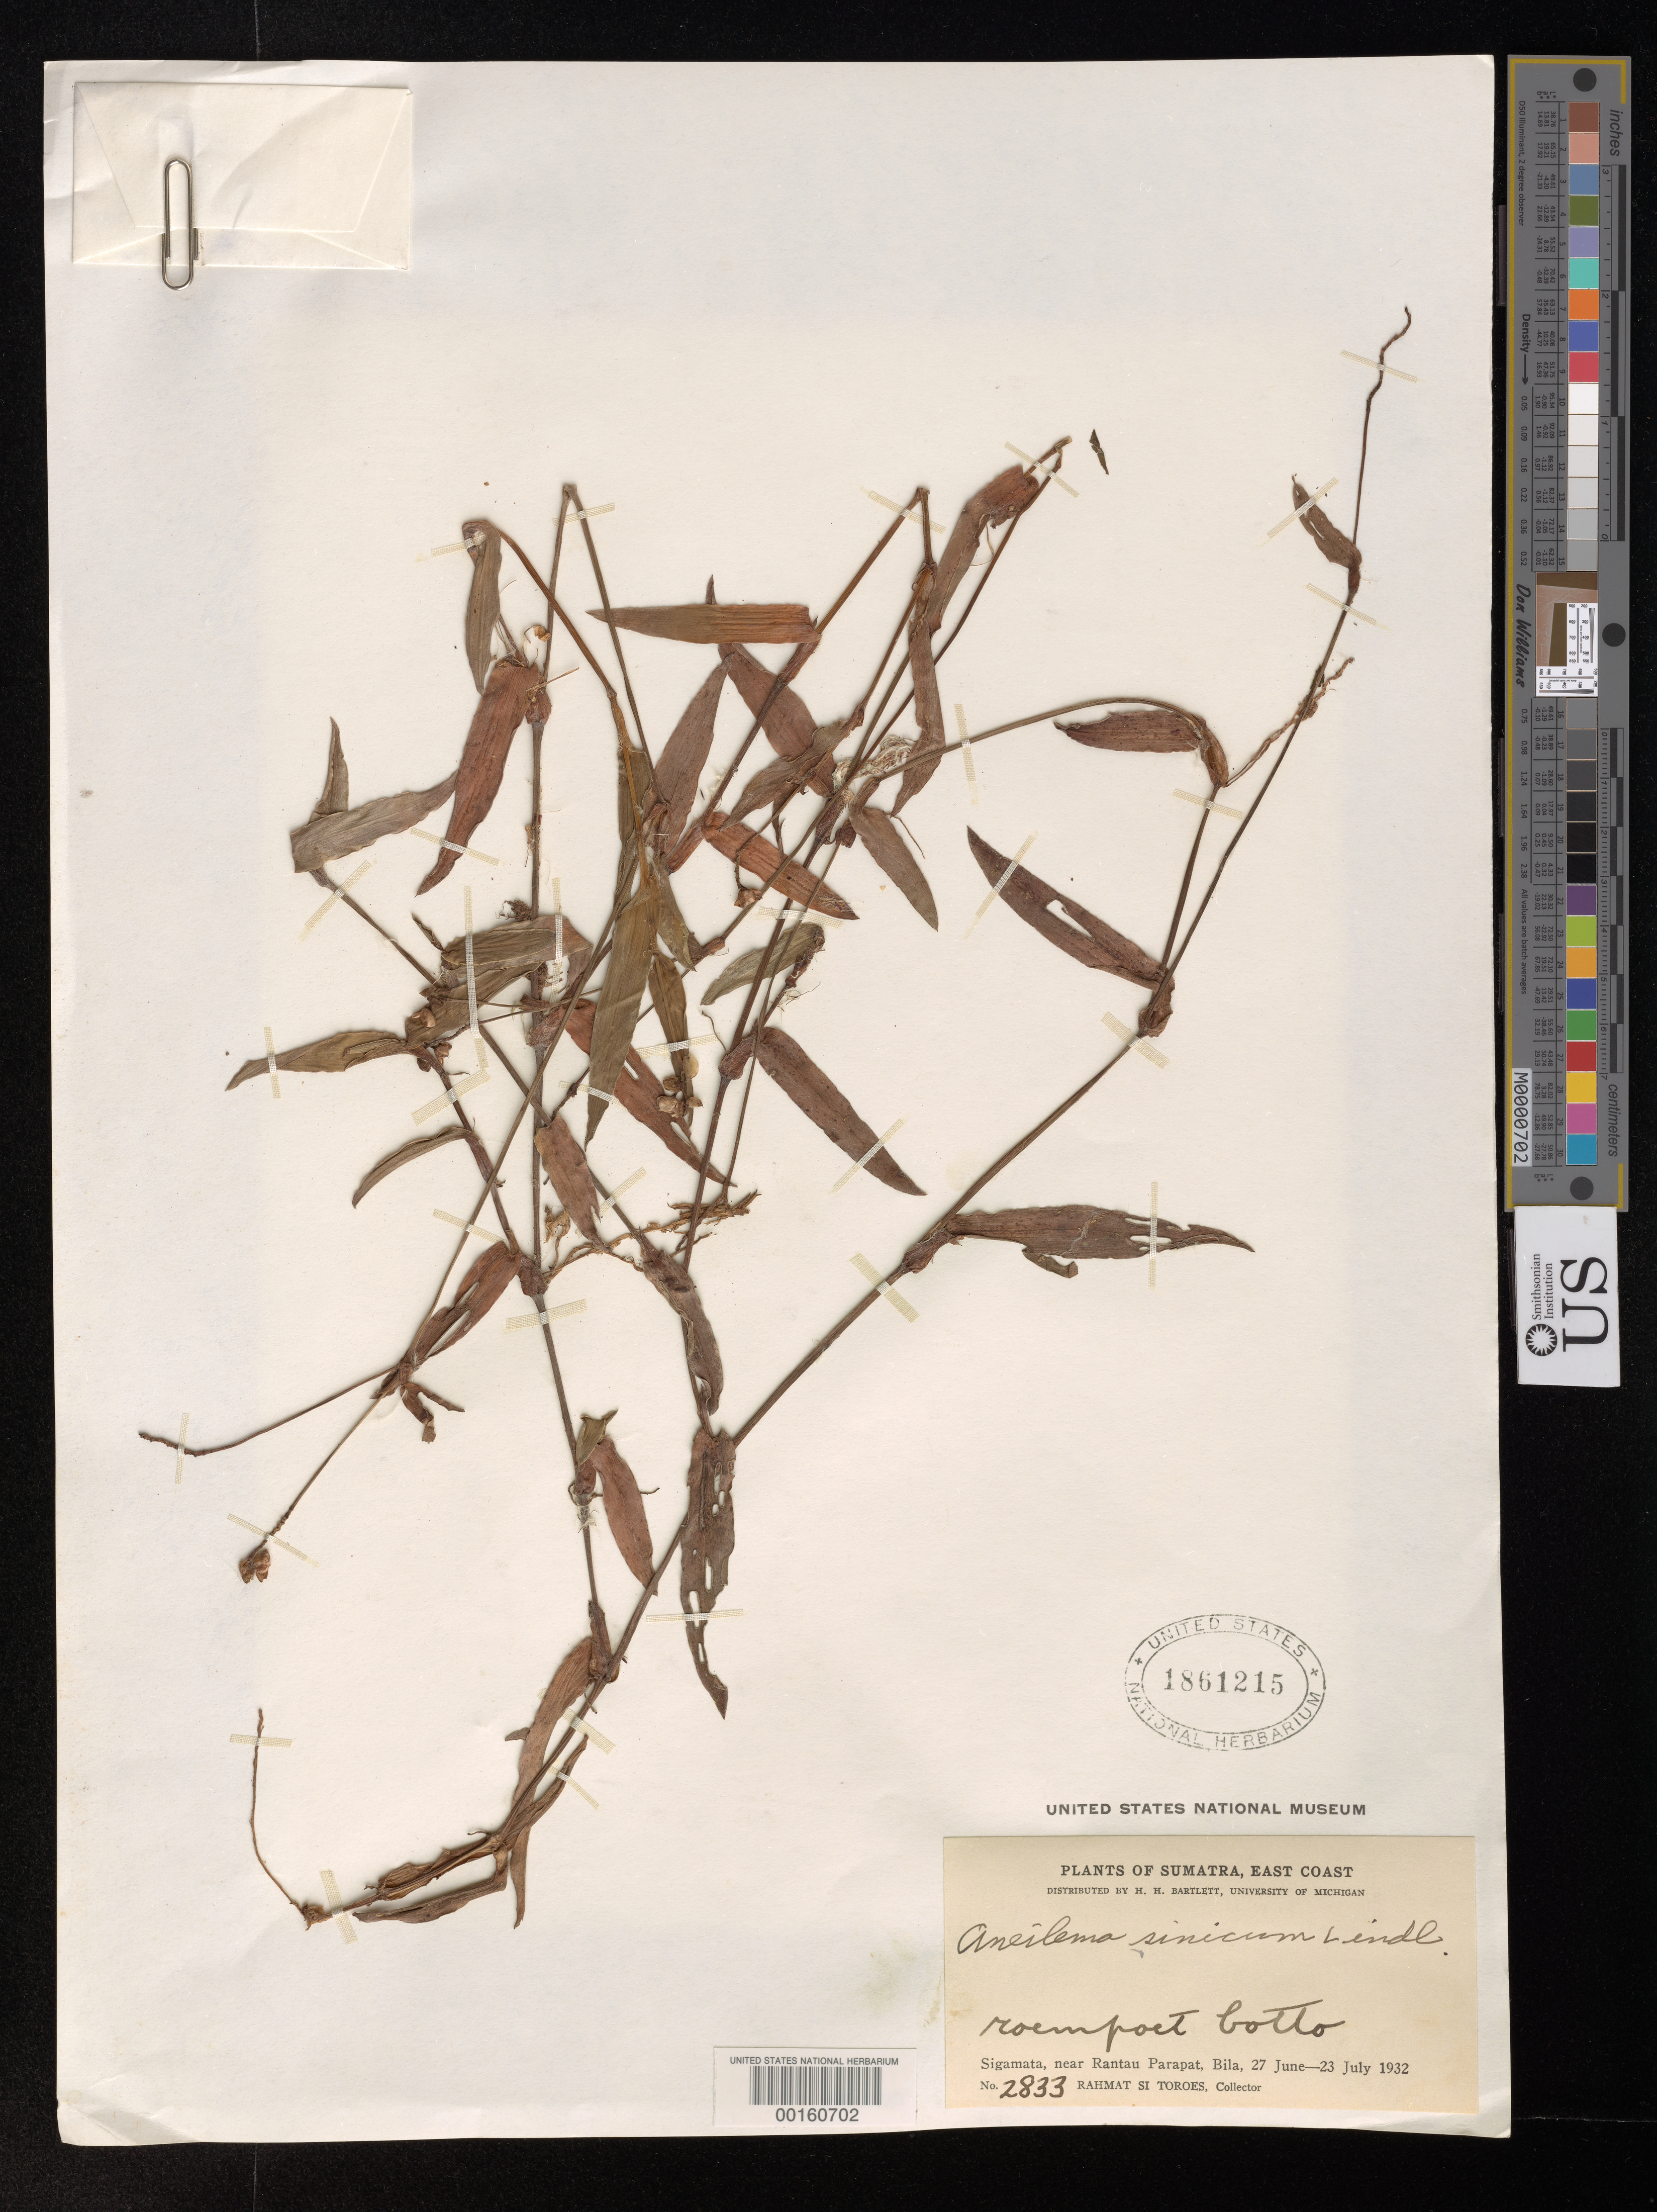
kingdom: Plantae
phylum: Tracheophyta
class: Liliopsida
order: Commelinales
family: Commelinaceae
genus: Murdannia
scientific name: Murdannia loriformis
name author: (Hassk.) R.S. Rao & Kammathy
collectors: Rahmat Si Boeea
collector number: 2833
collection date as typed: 27 Jun 1932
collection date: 1932-06-27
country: Indonesia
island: Sumatra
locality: Sigamata, near rantau parapat bila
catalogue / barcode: US 1861215